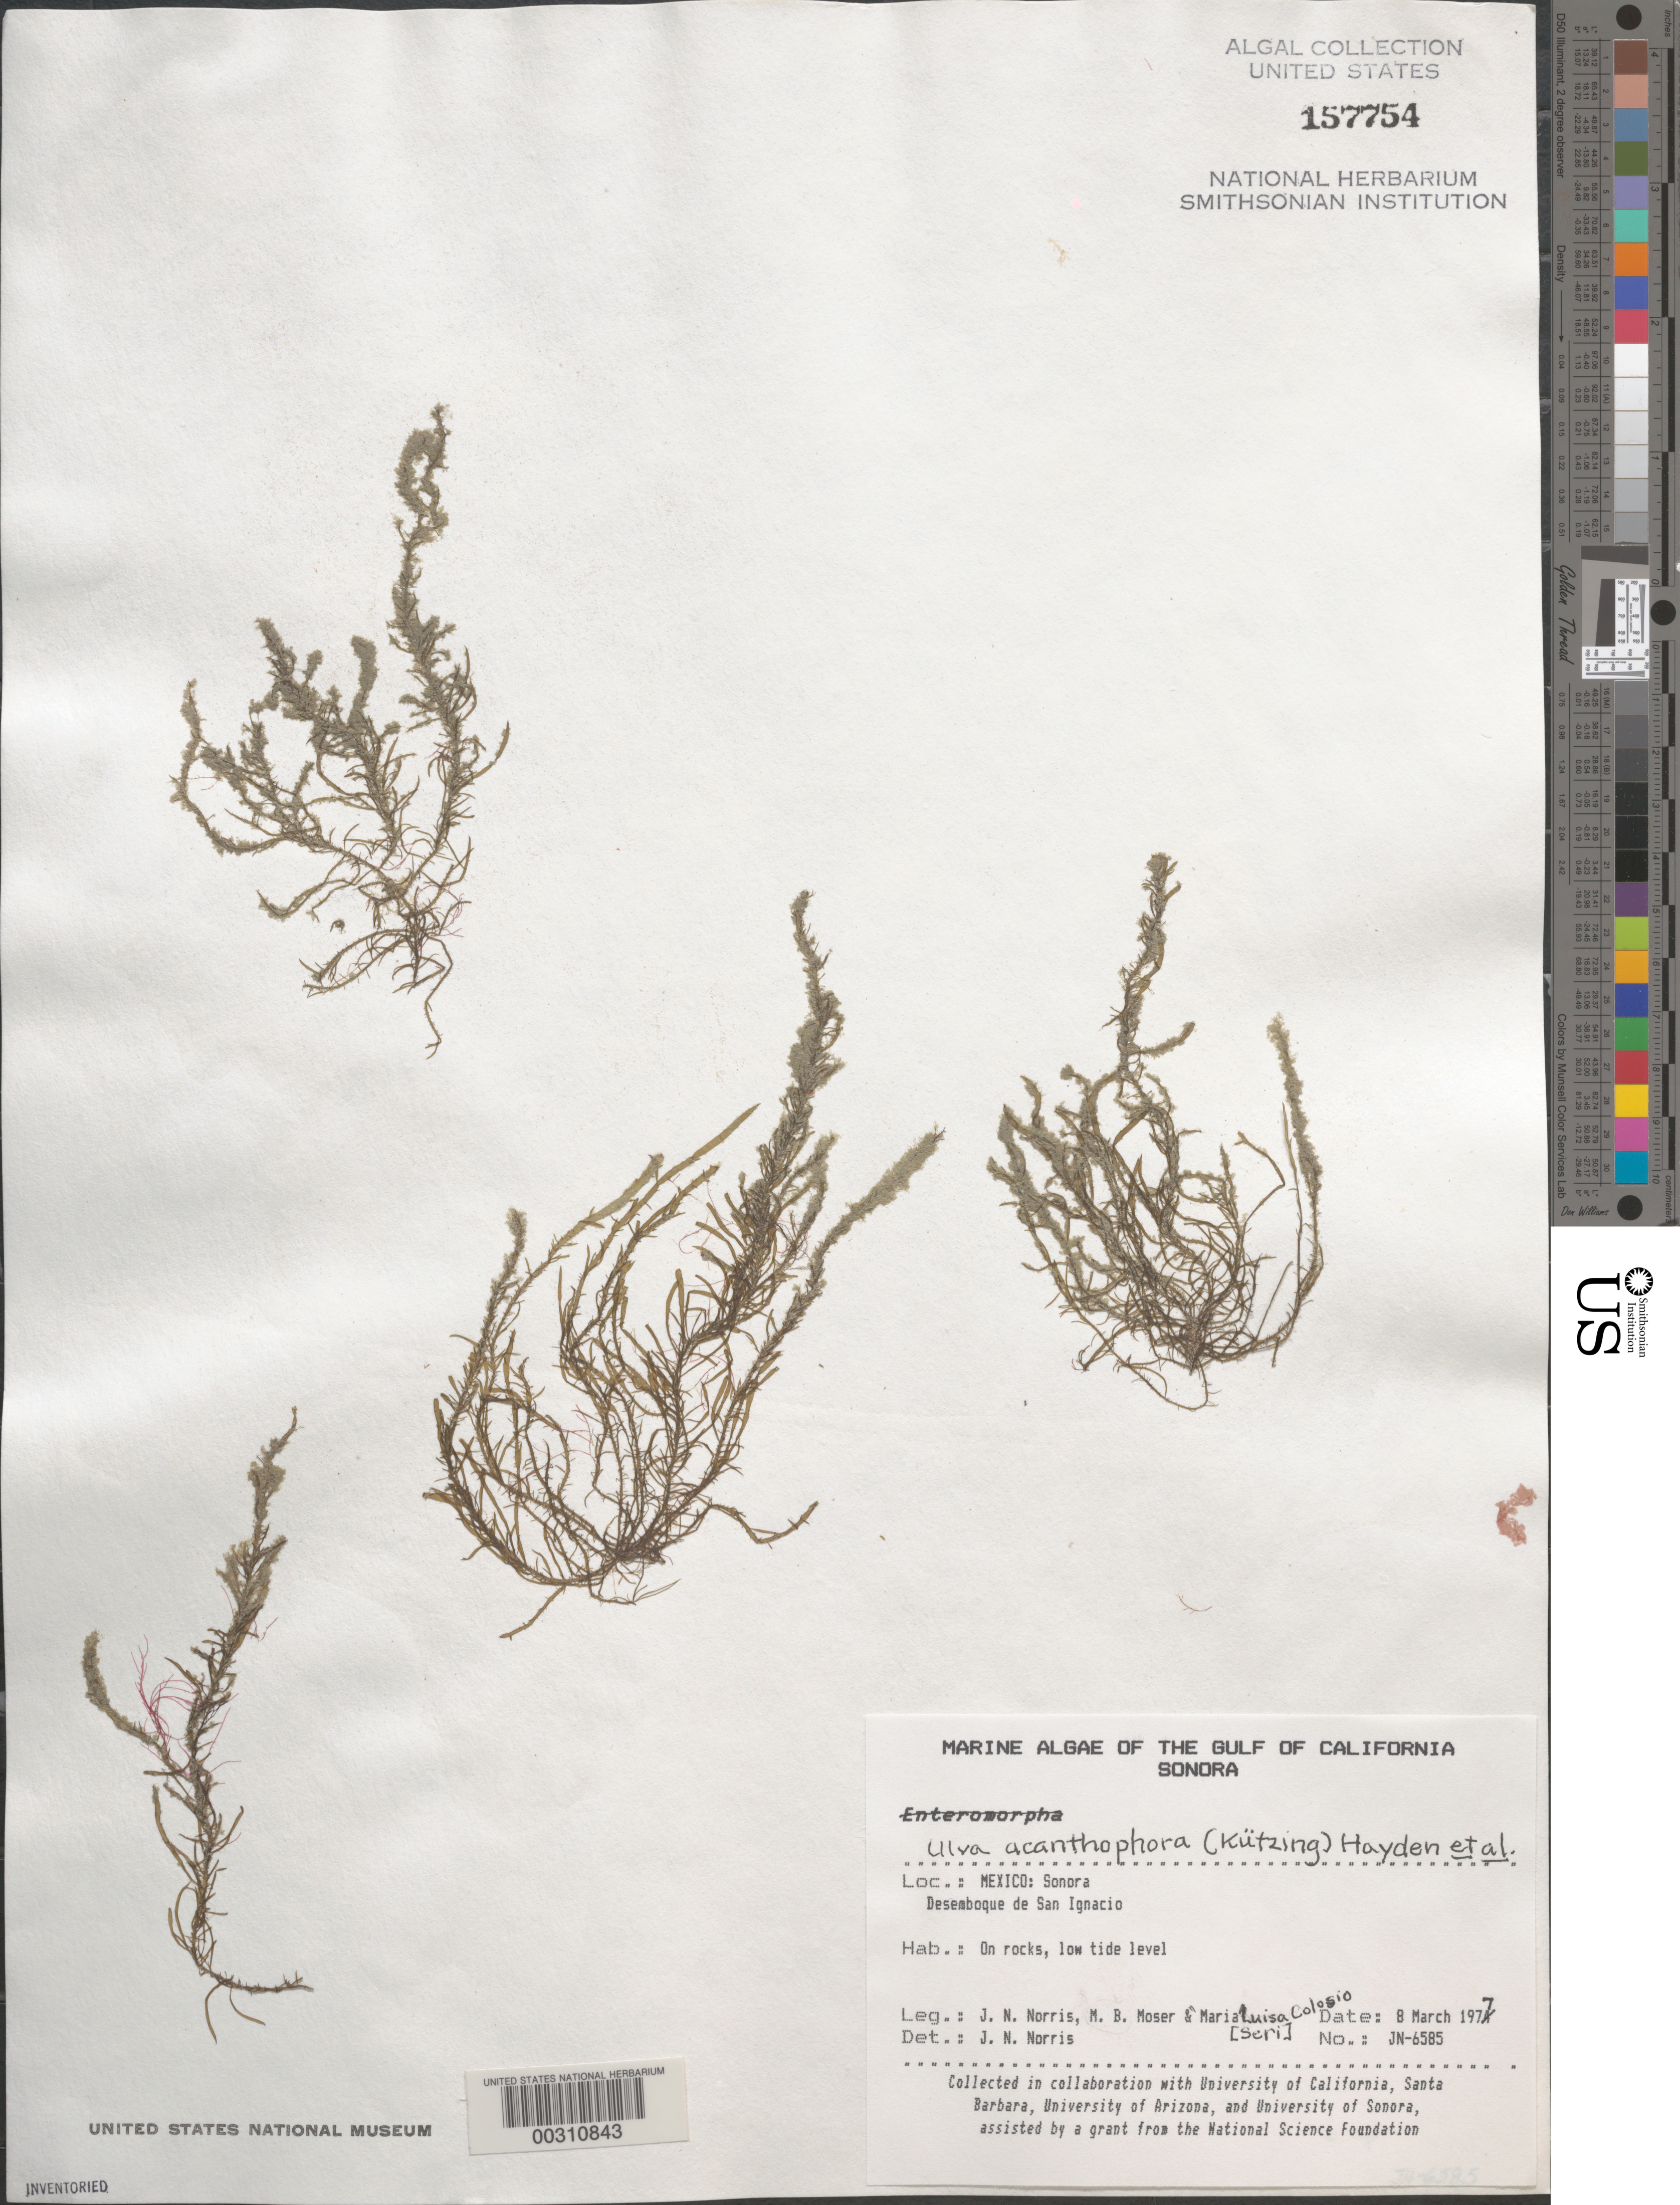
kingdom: Plantae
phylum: Chlorophyta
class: Ulvophyceae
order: Ulvales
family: Ulvaceae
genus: Ulva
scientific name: Ulva acanthophora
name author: (Kütz.) H.S. Hayden et al.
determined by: Norris, James N.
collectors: J. N. Norris, M. Moser & M. Colosio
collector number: JN-6585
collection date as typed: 08 Mar 1977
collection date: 1977-03-08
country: Mexico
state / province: Sonora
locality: Desemboque de San Ignacio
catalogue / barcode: US 157754